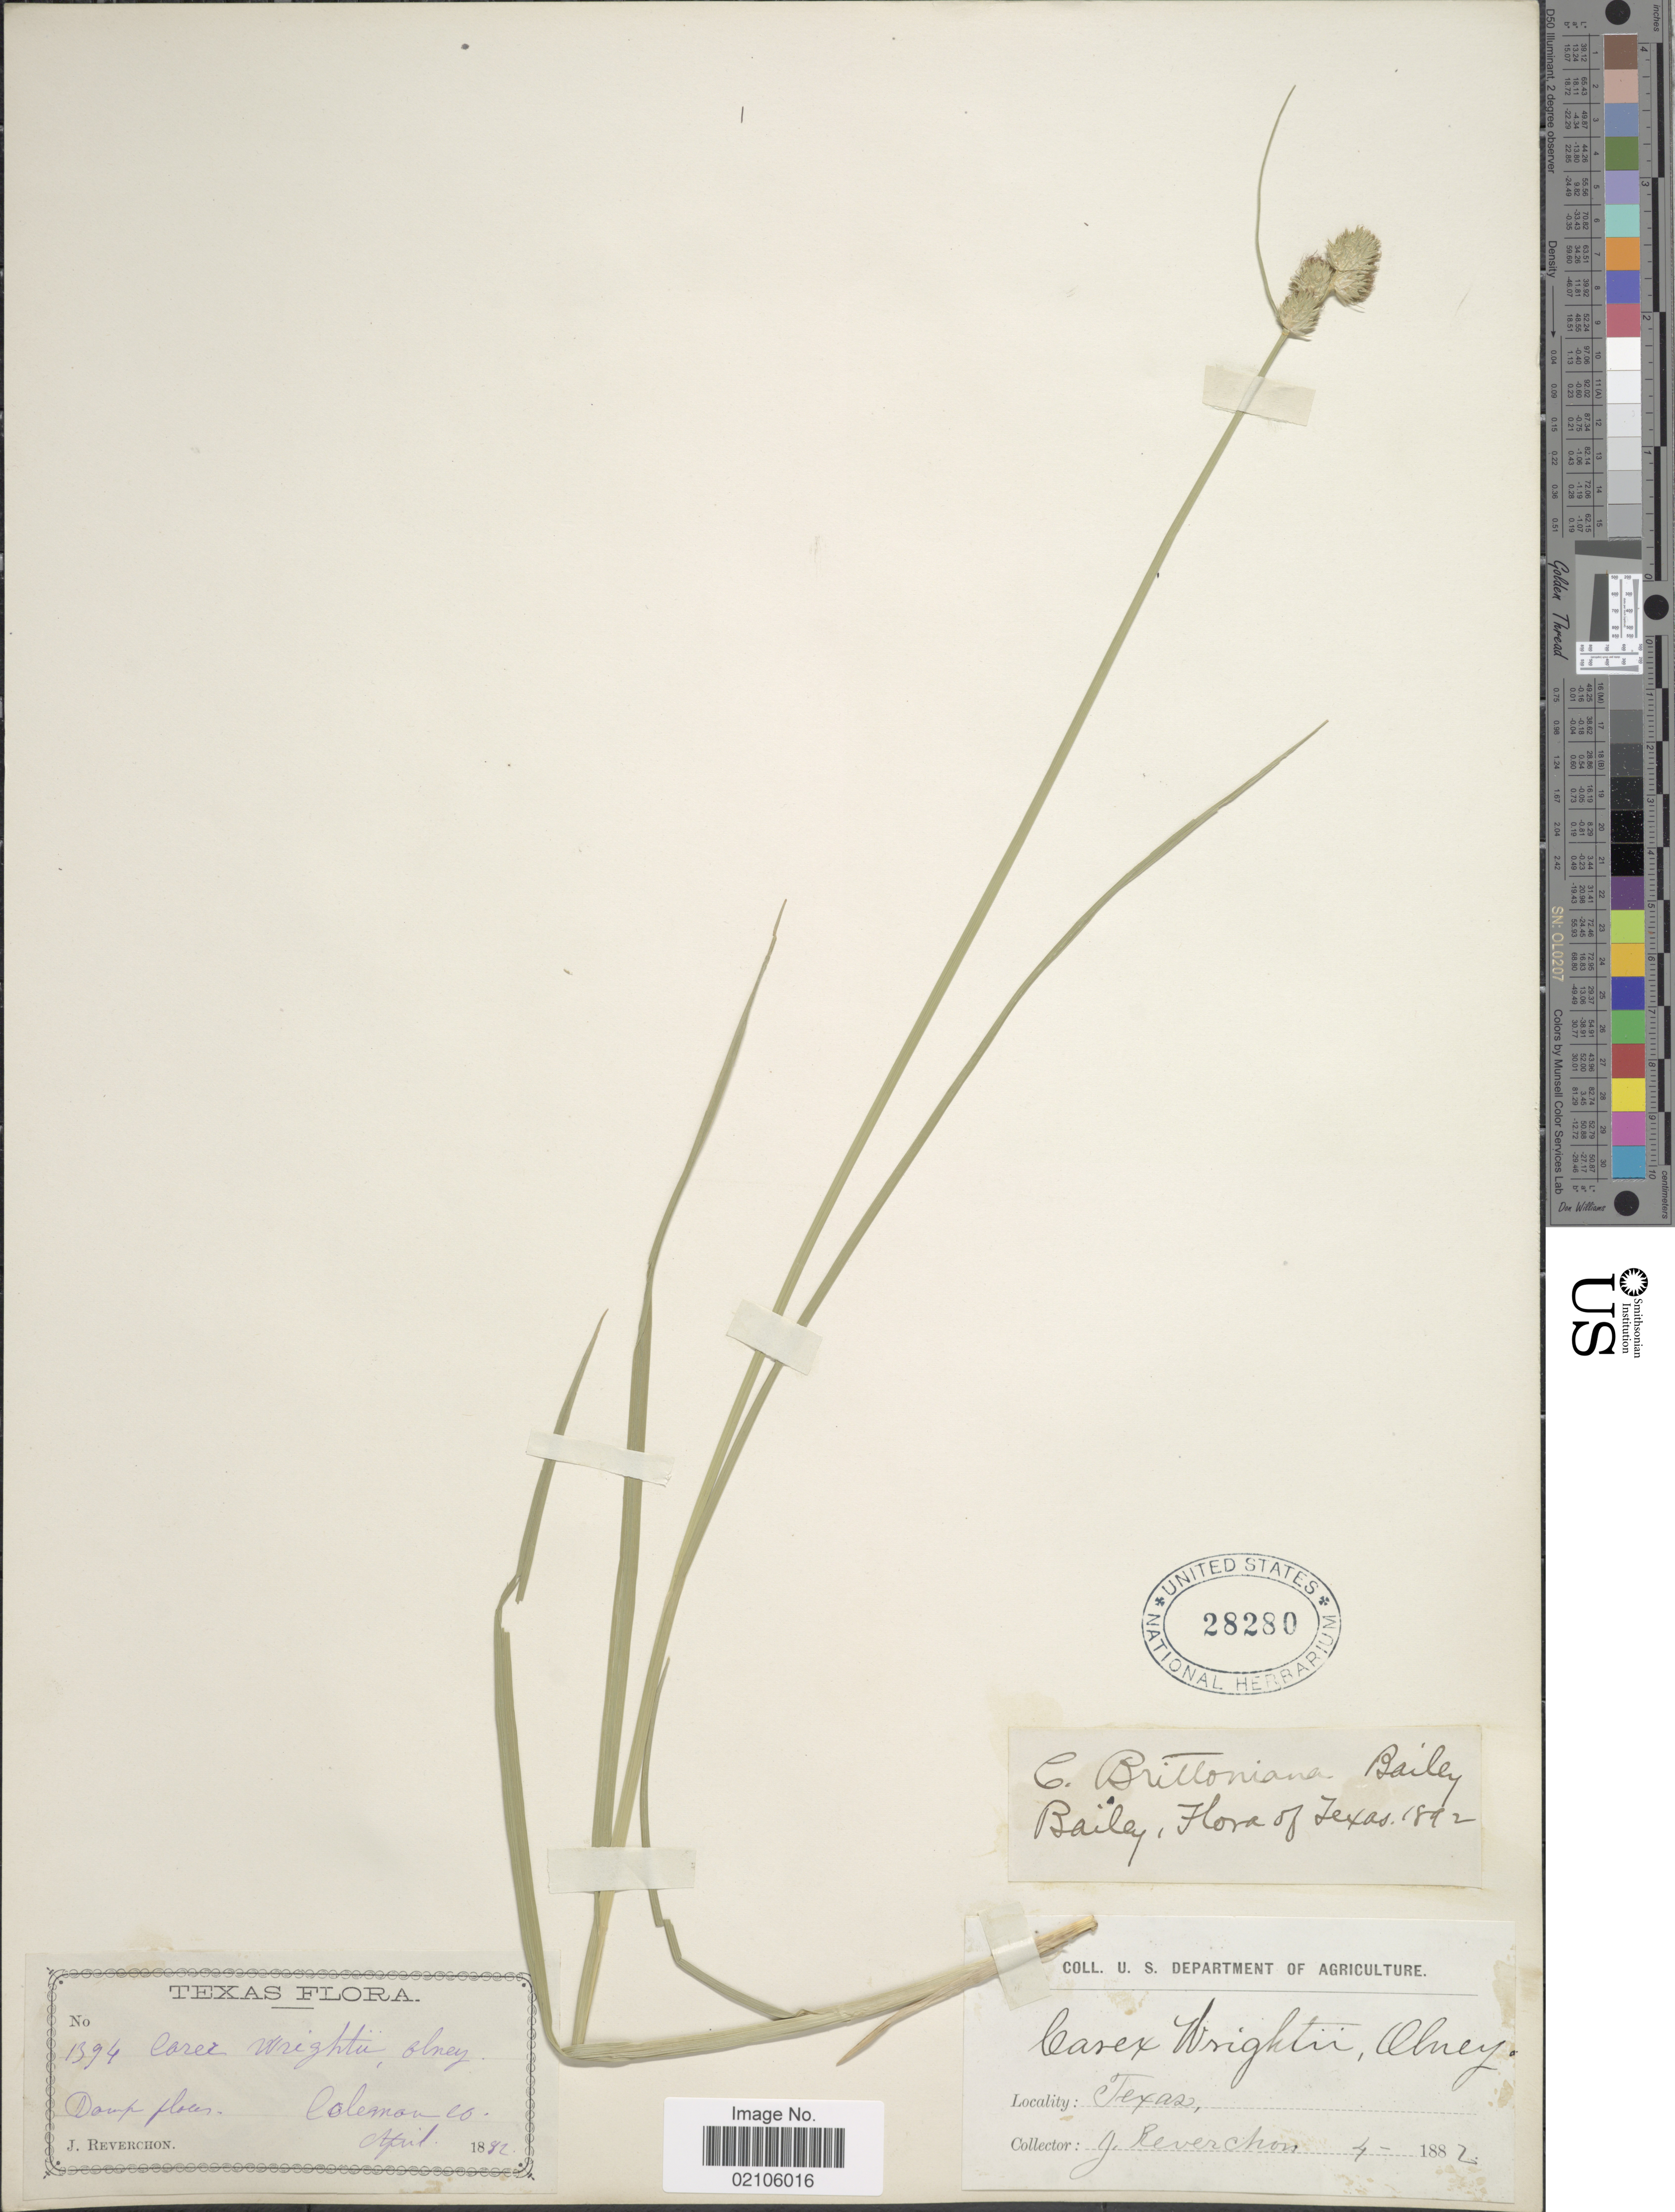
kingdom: Plantae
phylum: Tracheophyta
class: Liliopsida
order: Poales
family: Cyperaceae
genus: Carex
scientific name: Carex tetrastachya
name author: Scheele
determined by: Strong, Mark T., (BOT), Smithsonian Institution - National Museum of Natural History (UNITED STATES)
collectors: J. Reverchon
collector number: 1394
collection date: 1882-04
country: United States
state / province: Texas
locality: Damp places, Coleman Co.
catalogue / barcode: US 28280